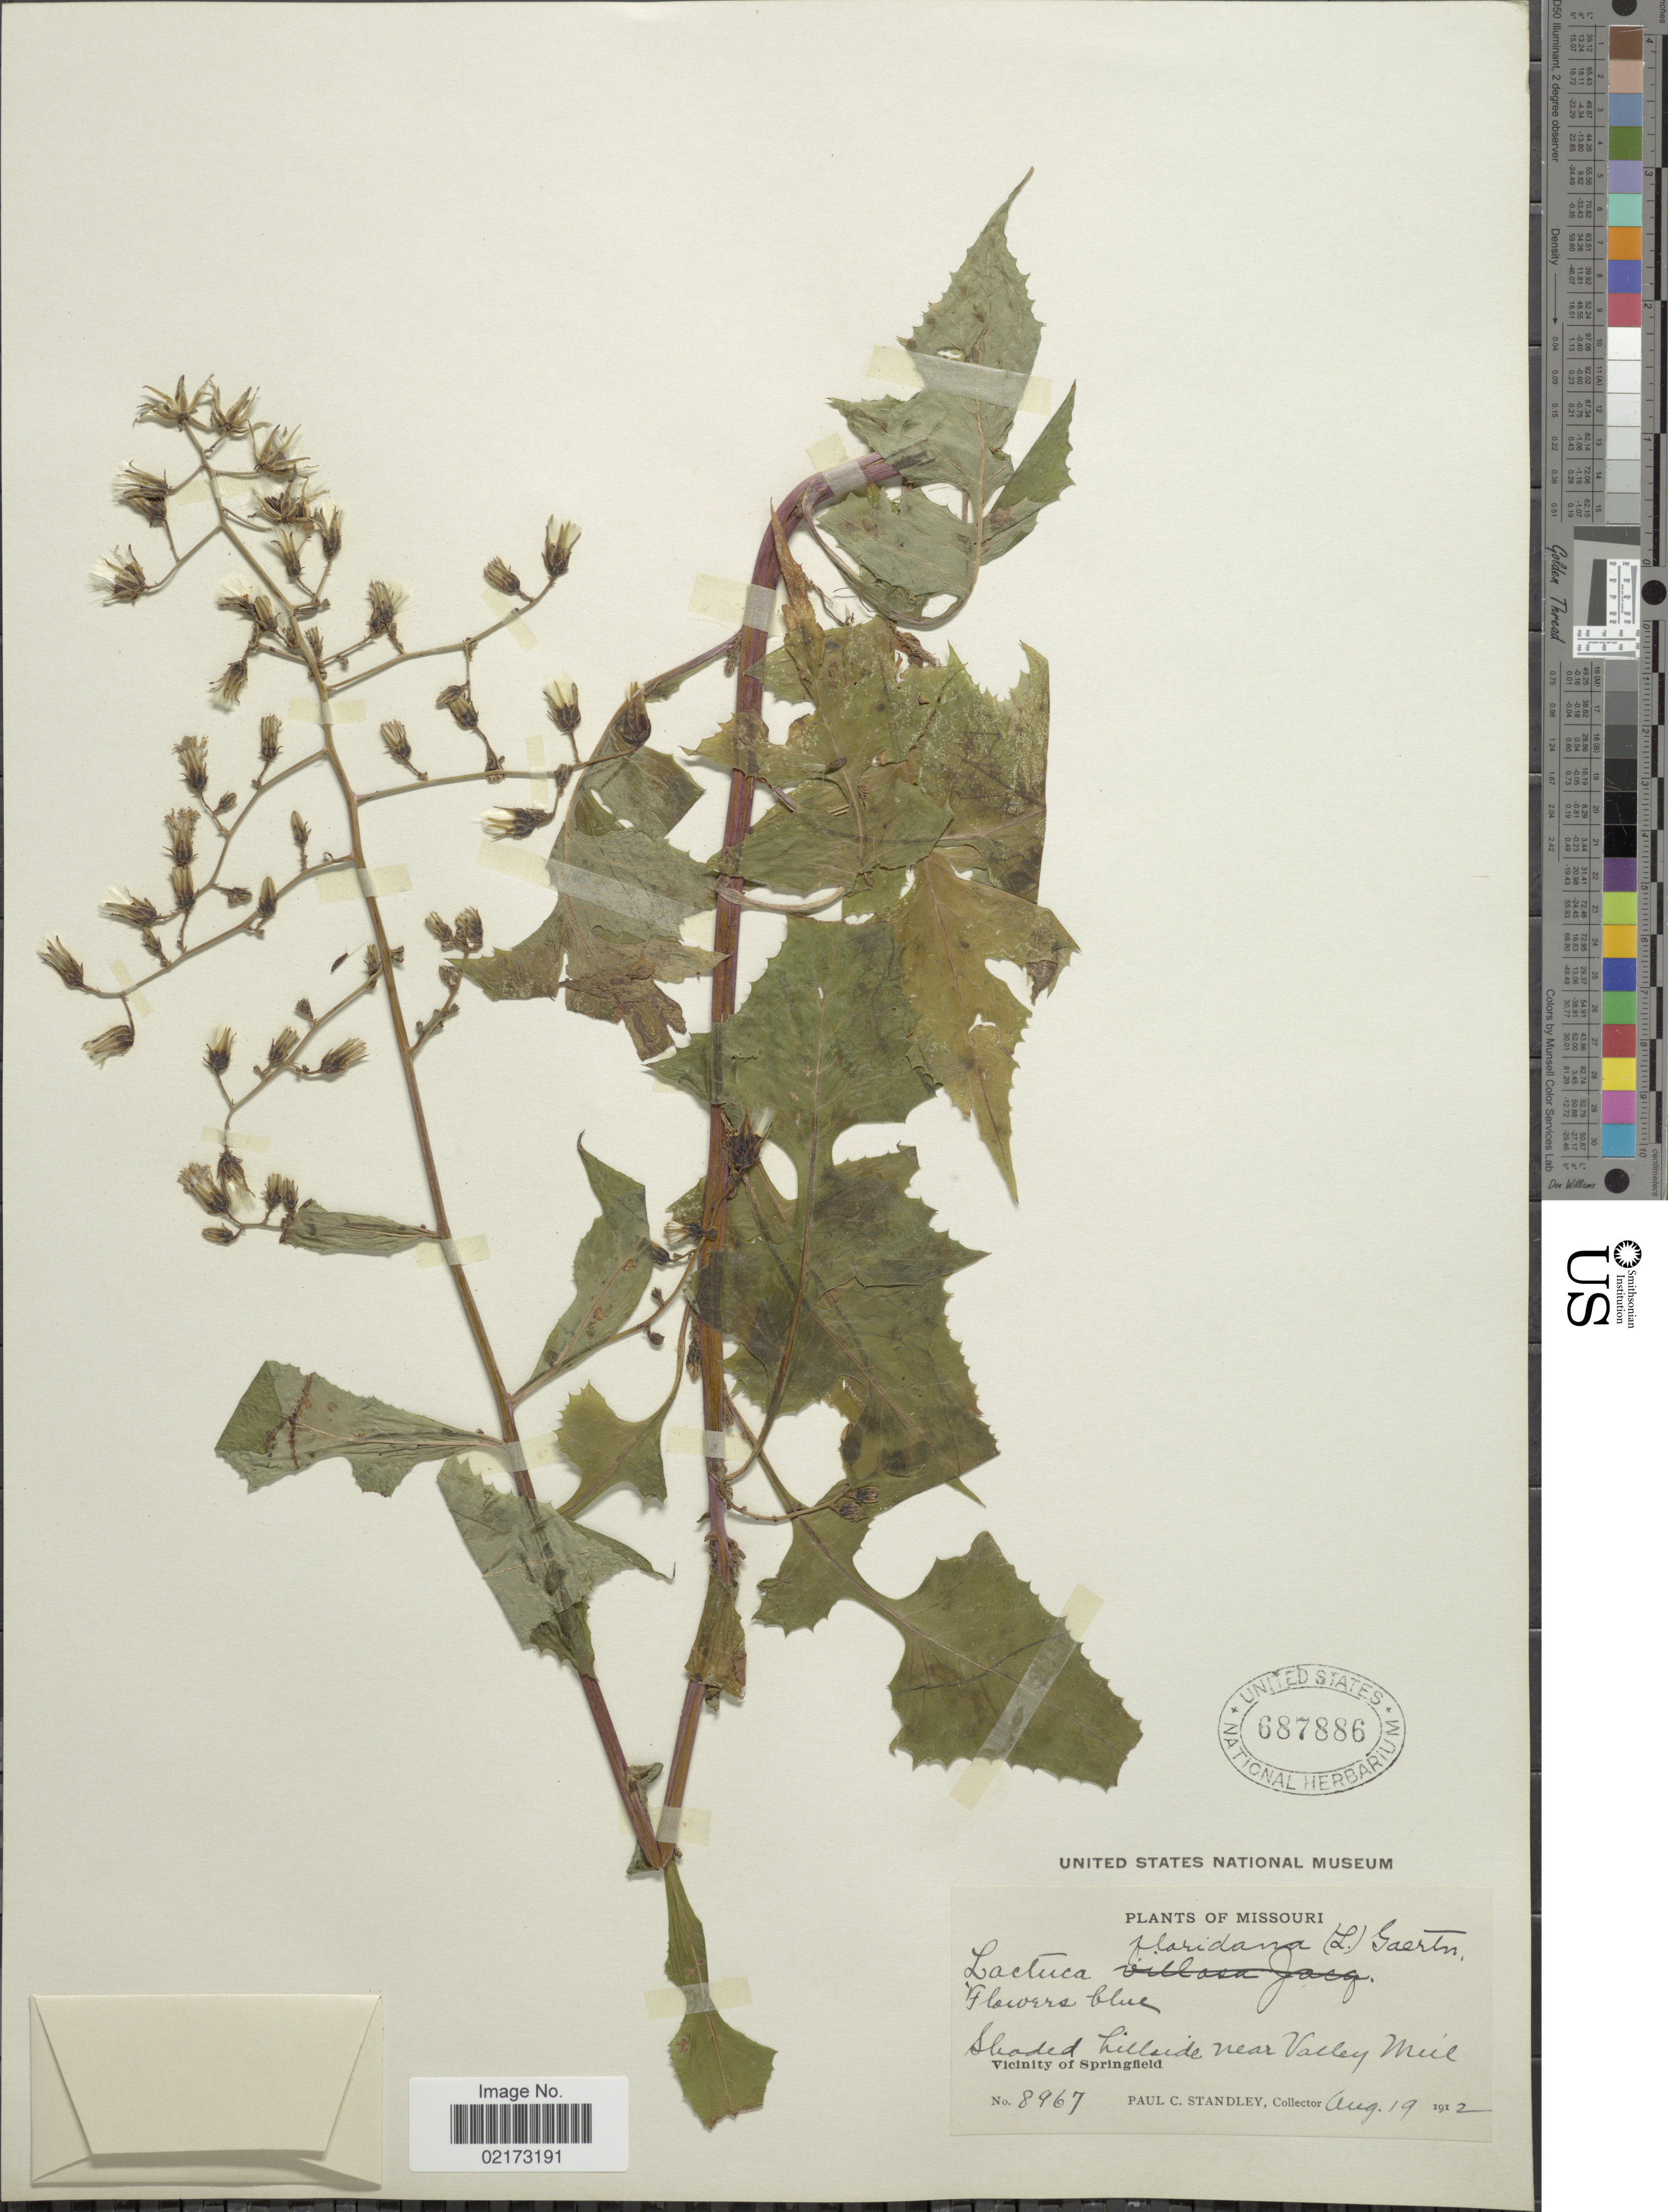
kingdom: Plantae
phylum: Tracheophyta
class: Magnoliopsida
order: Asterales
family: Asteraceae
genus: Lactuca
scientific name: Lactuca floridana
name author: (L.) Gaertn.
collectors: P. C. Standley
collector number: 8967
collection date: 1912-08-19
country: United States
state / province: Missouri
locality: Near Valley Mill, Vicinity of Springfield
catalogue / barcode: US 687886